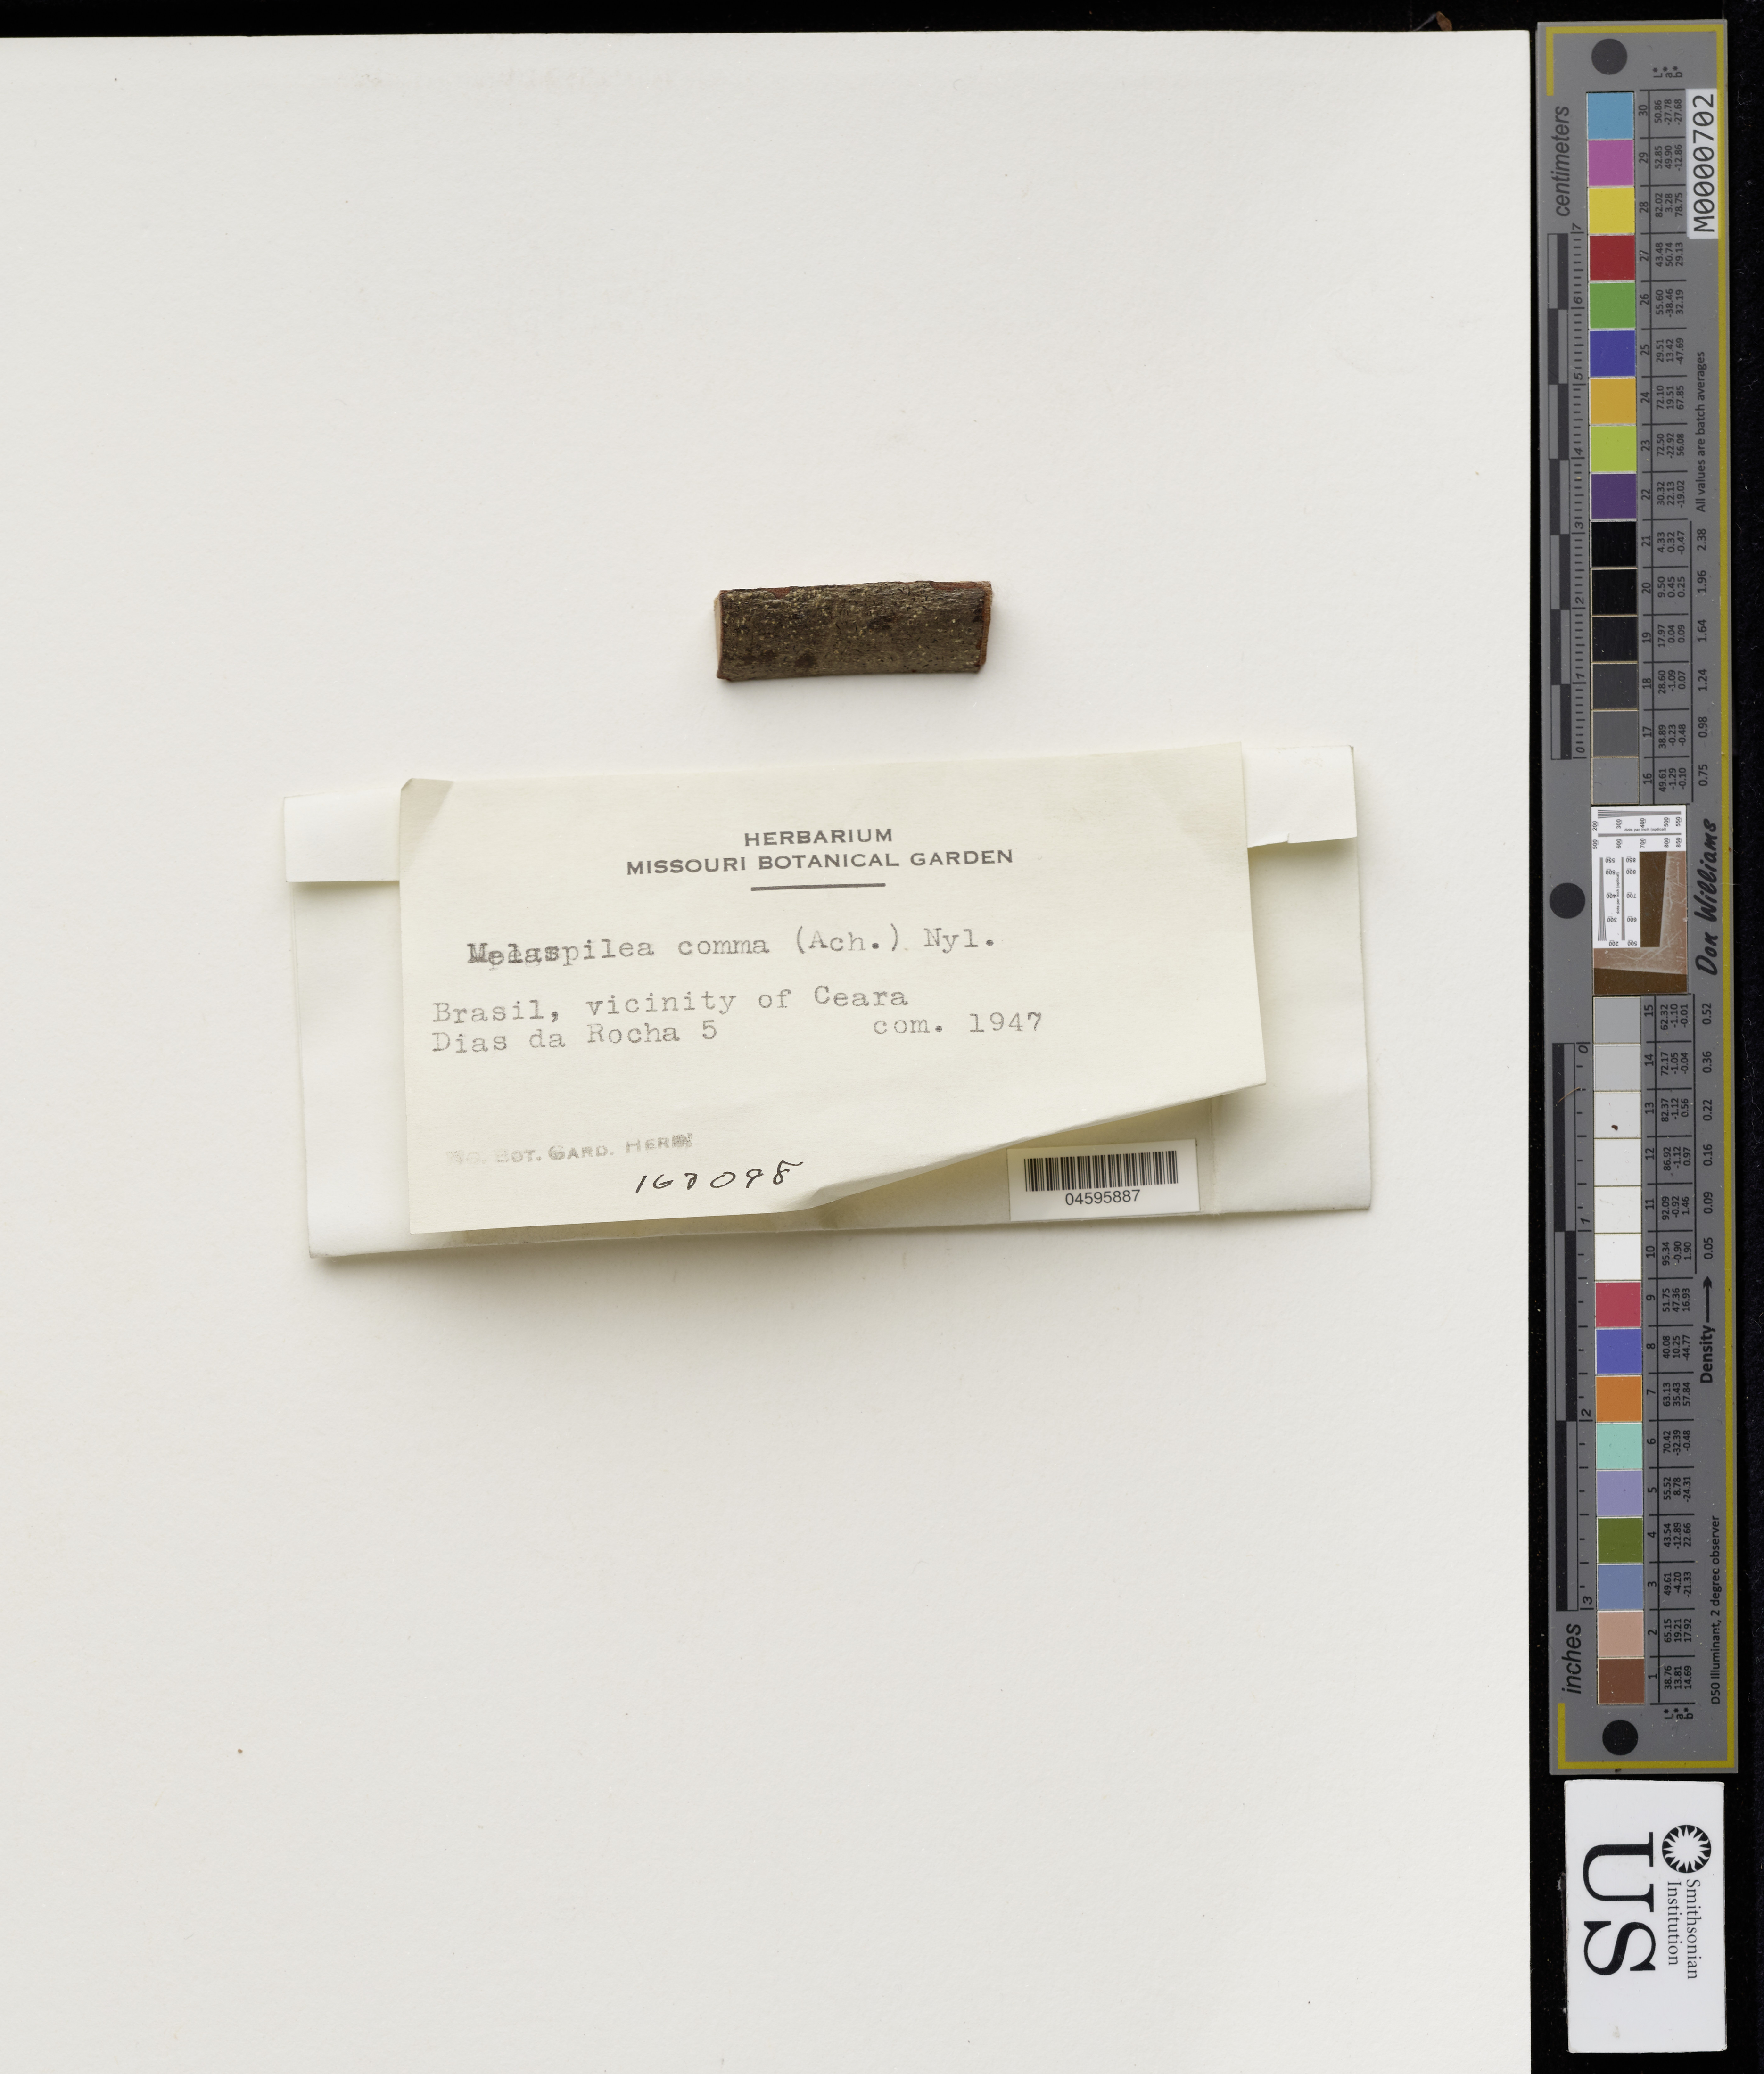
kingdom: Fungi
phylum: Ascomycota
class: Dothideomycetes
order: Eremithallales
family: Melaspileaceae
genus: Melaspilea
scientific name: Melaspilea comma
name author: (Ach.) Nyl.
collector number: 167098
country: Brazil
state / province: Ceará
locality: Vicinity of Ceara. Dias da Rocha 5.